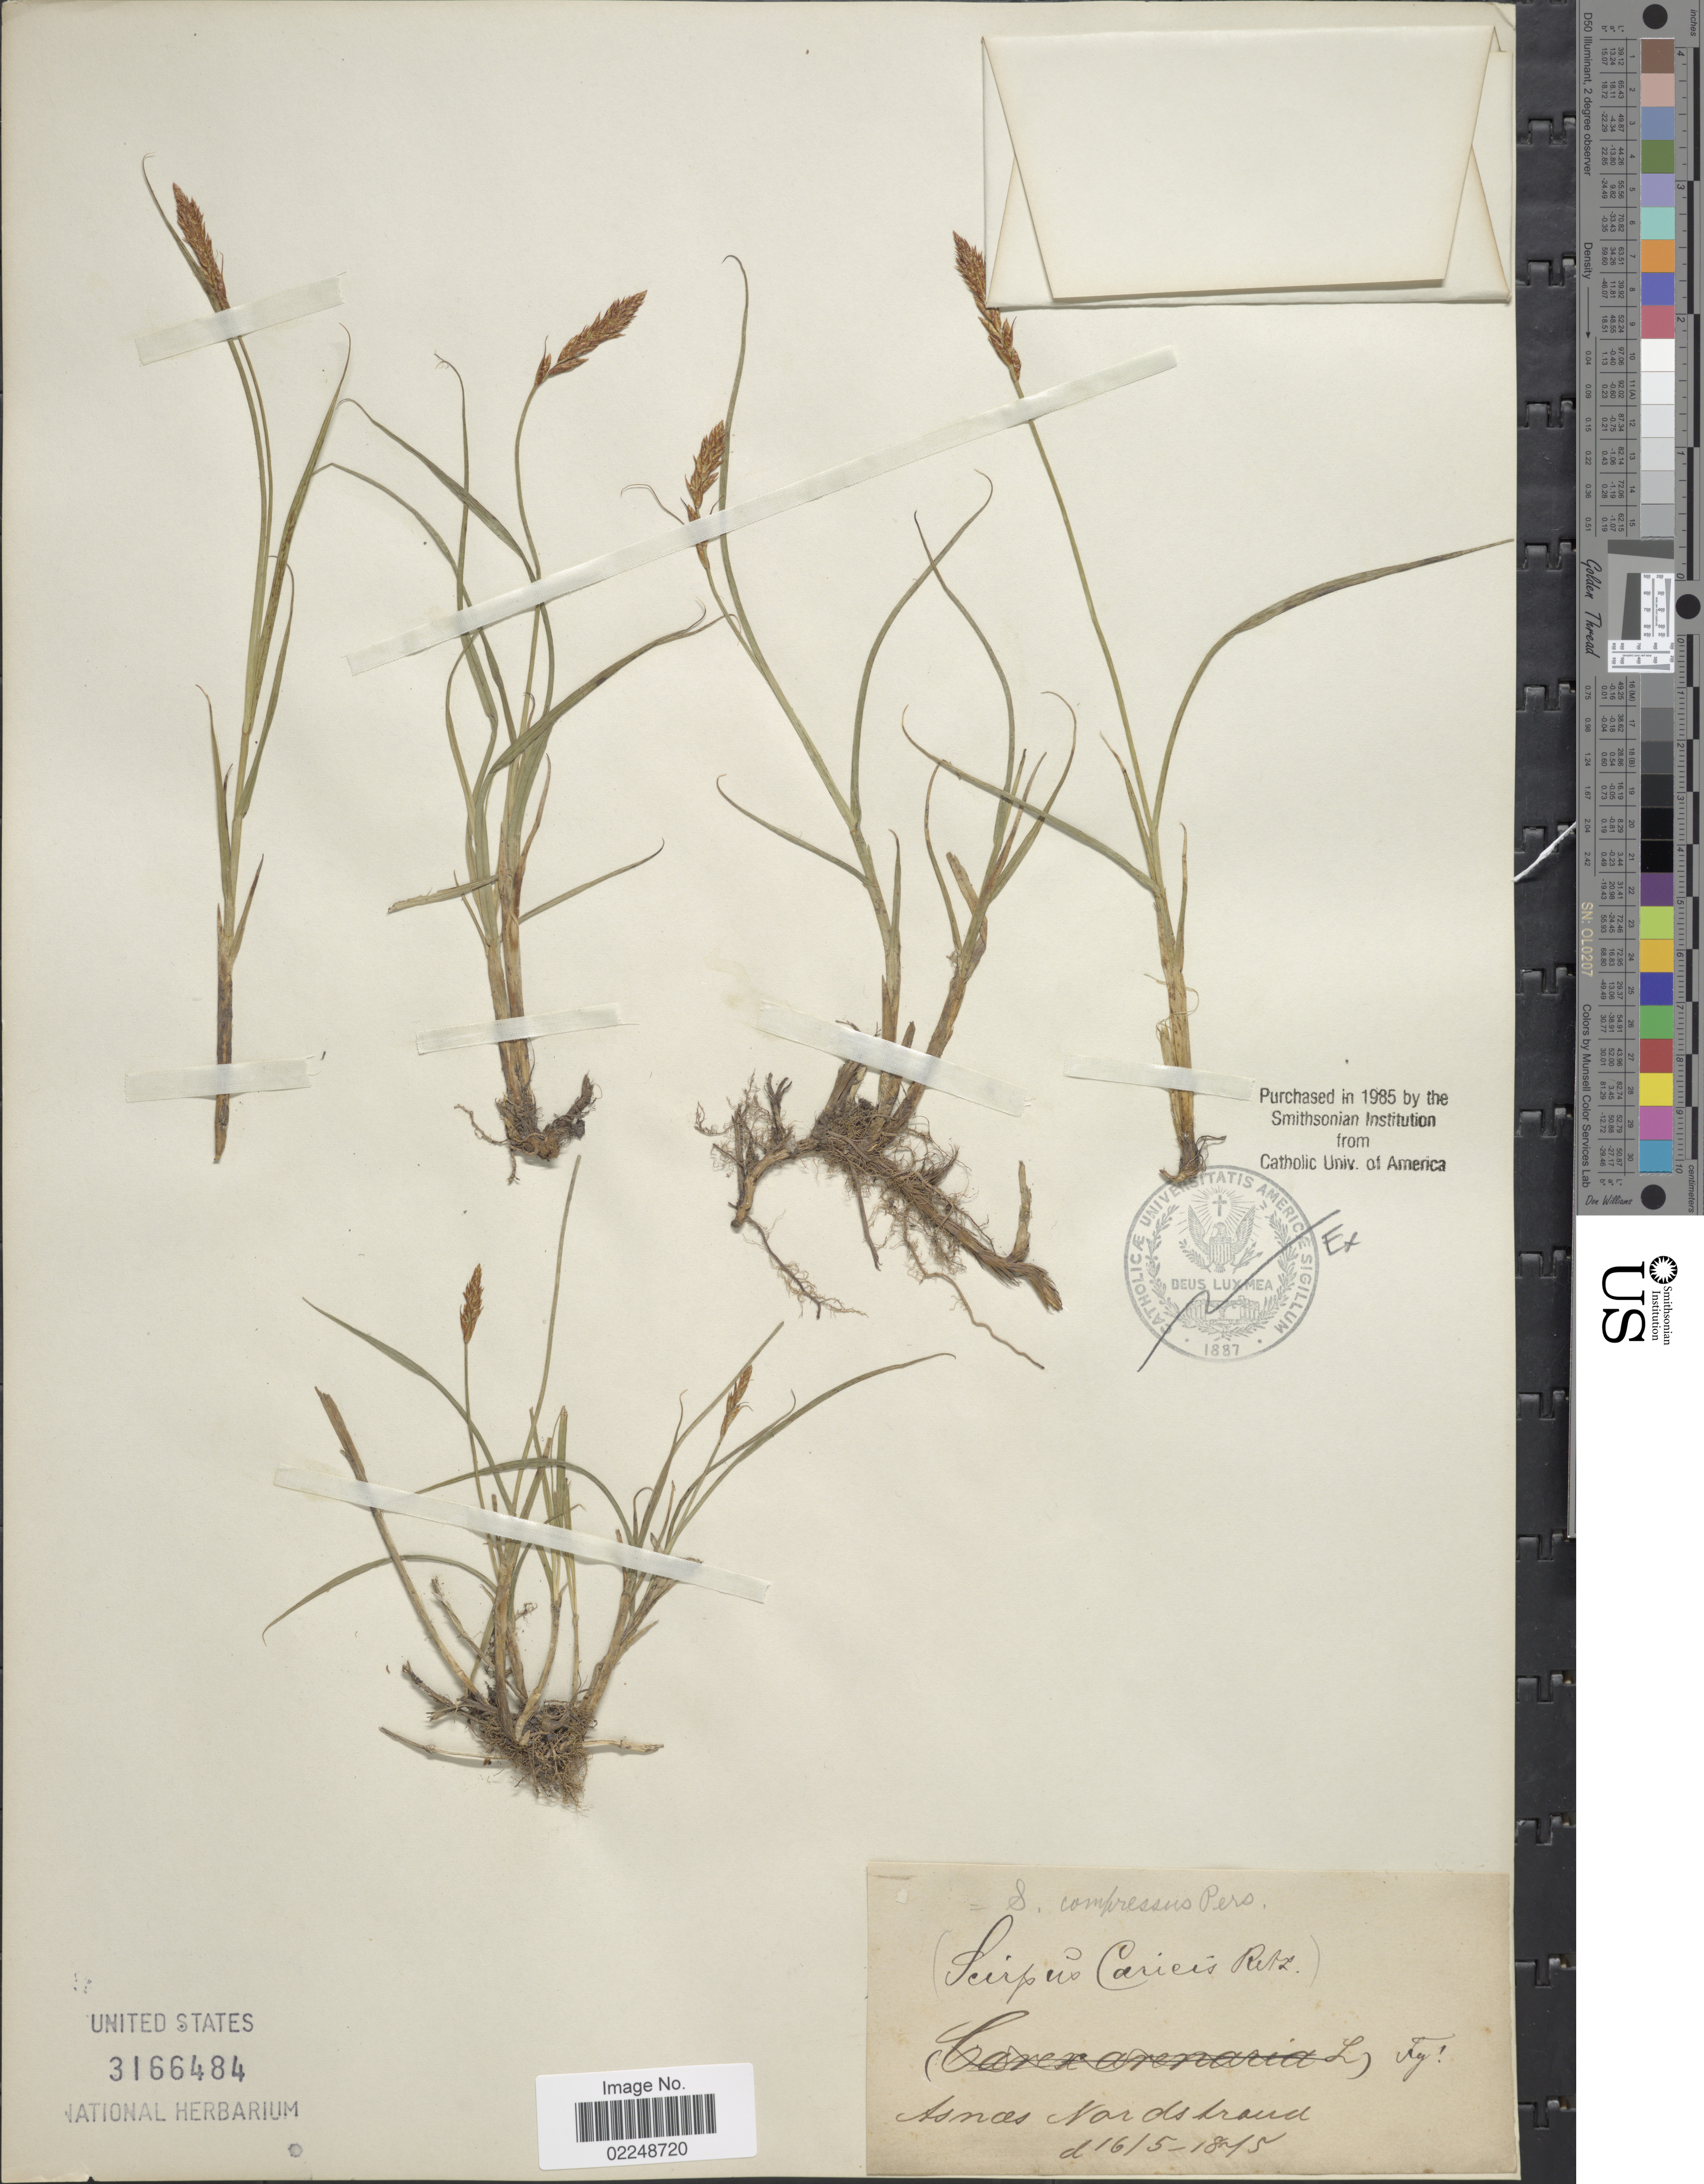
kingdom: Plantae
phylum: Tracheophyta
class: Liliopsida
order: Poales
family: Cyperaceae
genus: Blysmus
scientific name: Blysmus compressus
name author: (L.) Panzer ex Link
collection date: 1875-05-16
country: Denmark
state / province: Sjæland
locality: Asnces Nor dstraud [interpreted]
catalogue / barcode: US 3166484